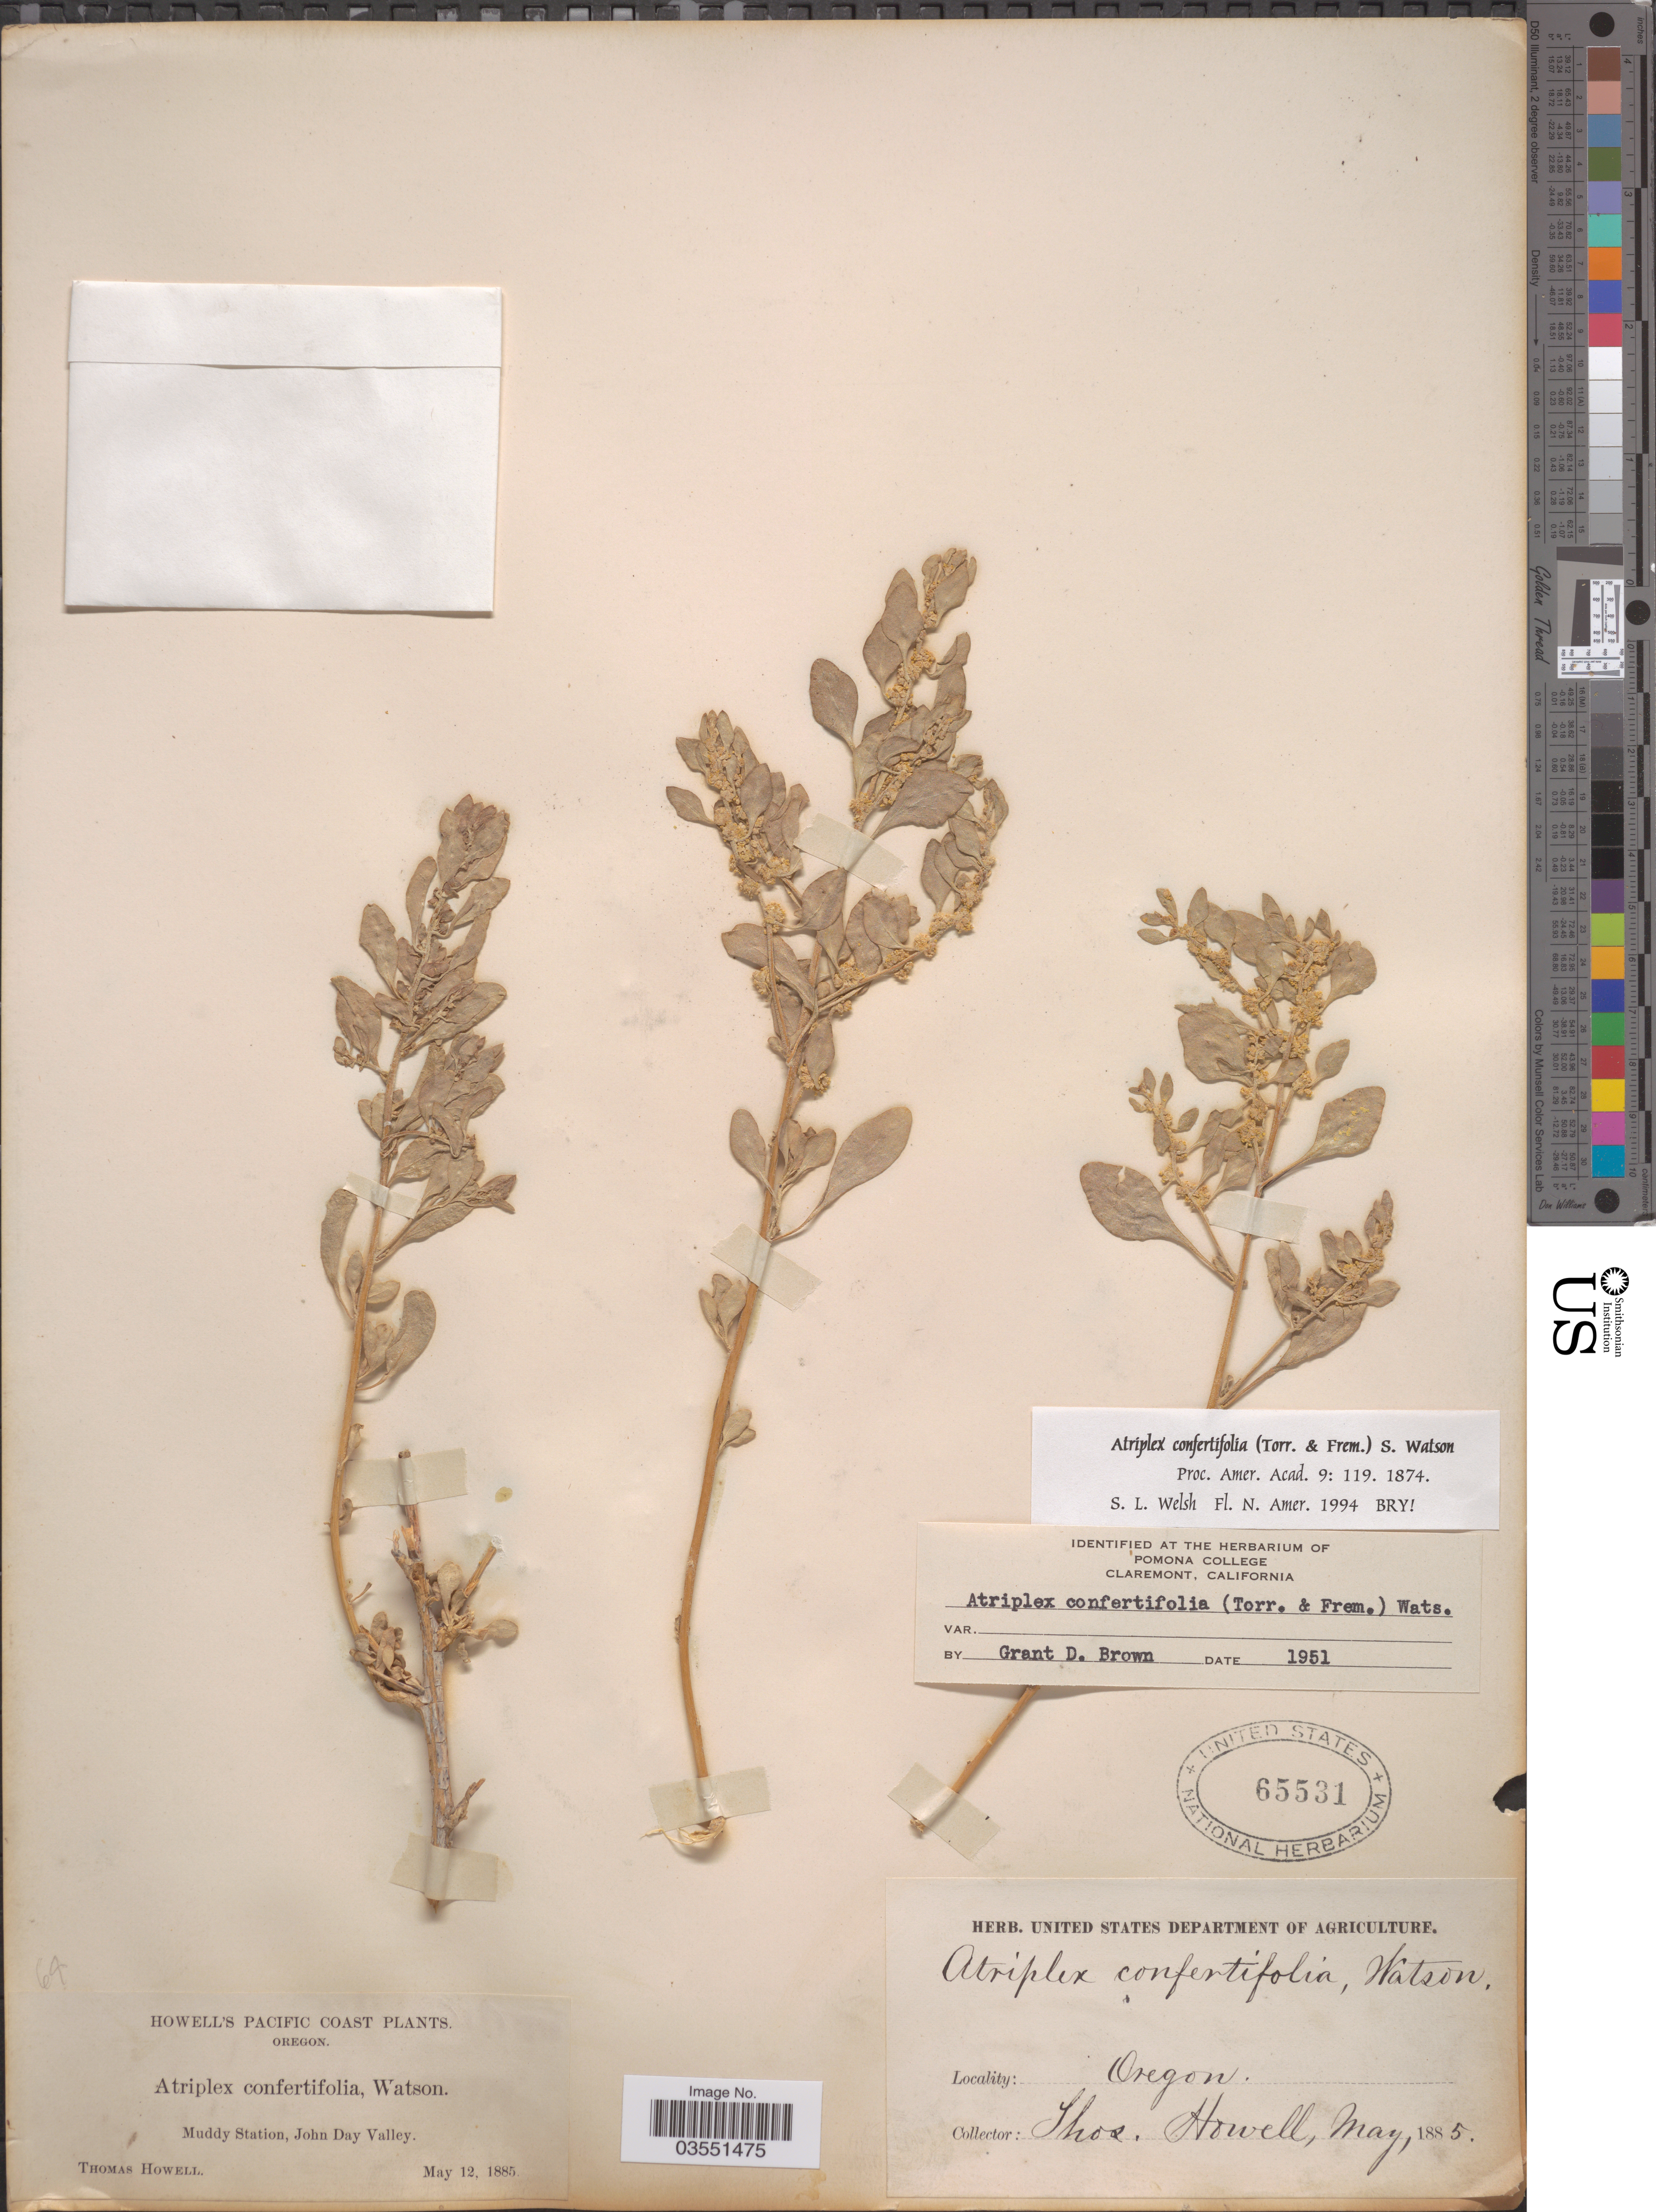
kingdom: Plantae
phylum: Tracheophyta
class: Magnoliopsida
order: Caryophyllales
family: Amaranthaceae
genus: Atriplex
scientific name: Atriplex confertifolia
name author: (Torr. & Frém.) S. Watson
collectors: T. Howell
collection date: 1885-05-12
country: United States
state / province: Oregon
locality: Pacific Coast. Muddy Station, John Day Valley.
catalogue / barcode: US 65531